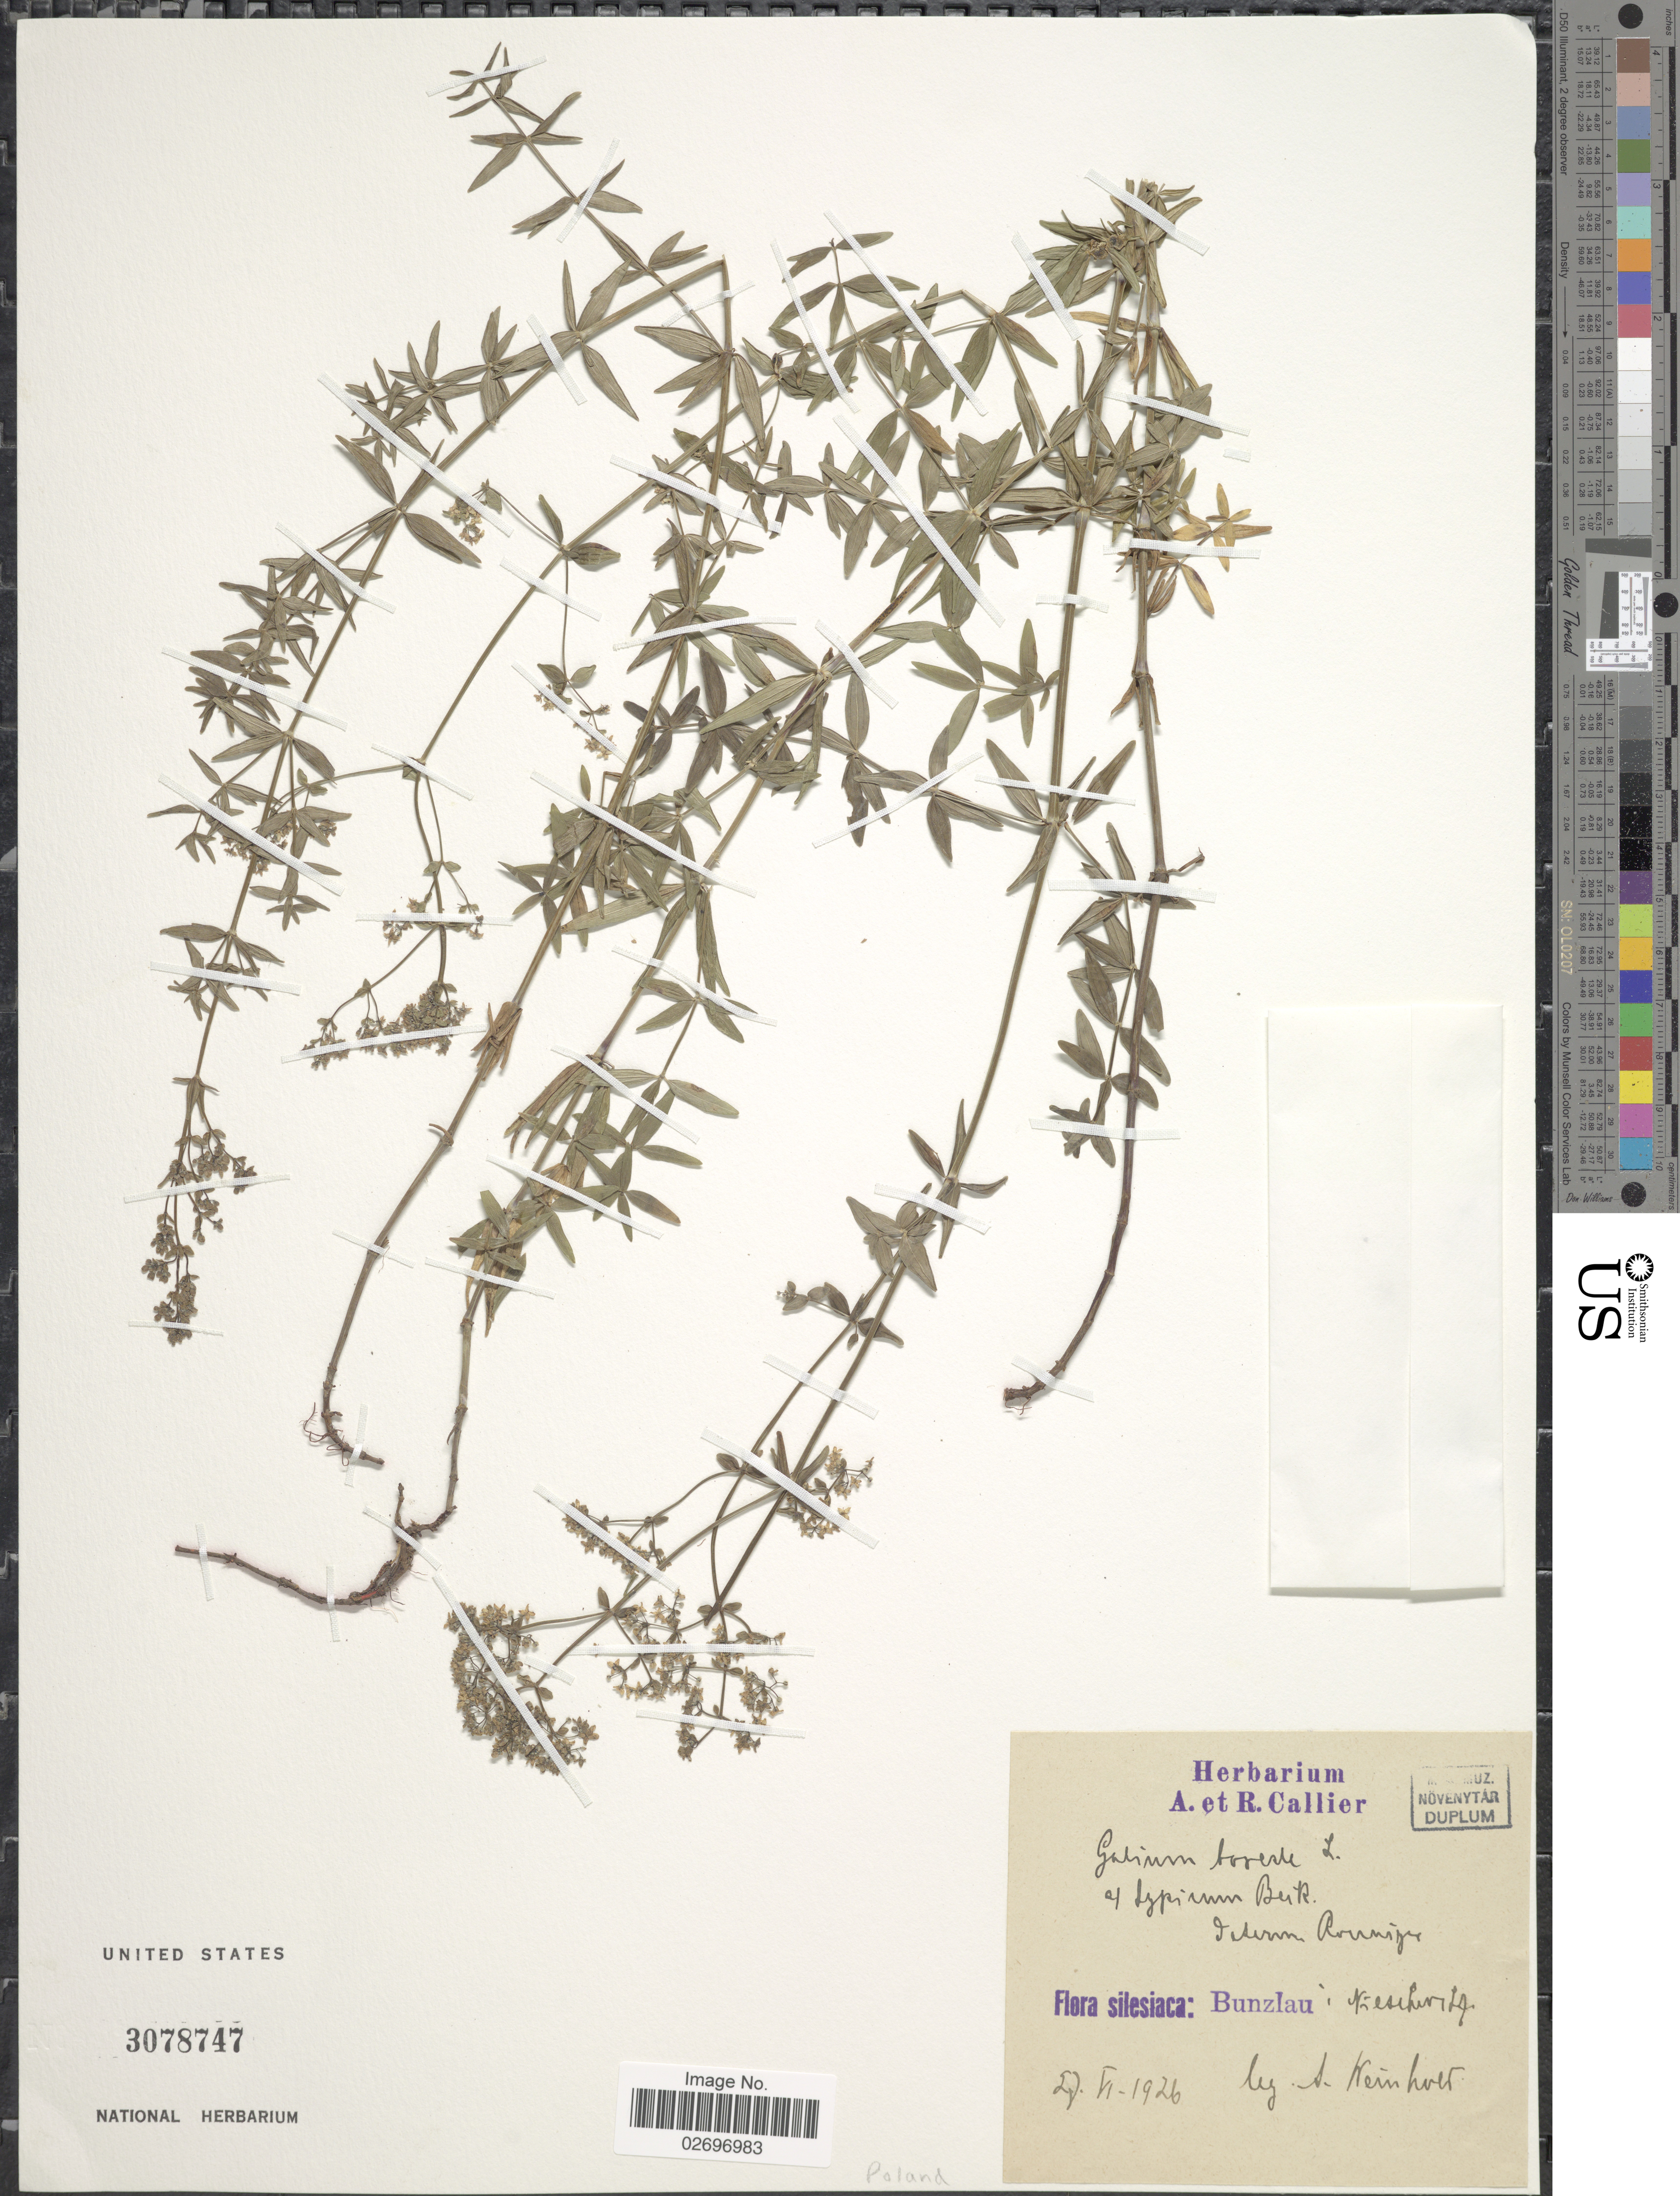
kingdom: Plantae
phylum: Tracheophyta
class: Magnoliopsida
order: Gentianales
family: Rubiaceae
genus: Galium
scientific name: Galium boreale L.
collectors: A. Keinhoer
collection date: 1926-06-27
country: Poland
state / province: Dolnoslaskie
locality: Silesiaca: Bunzlau: Kiesihiritz [interpreted]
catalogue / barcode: US 3078747